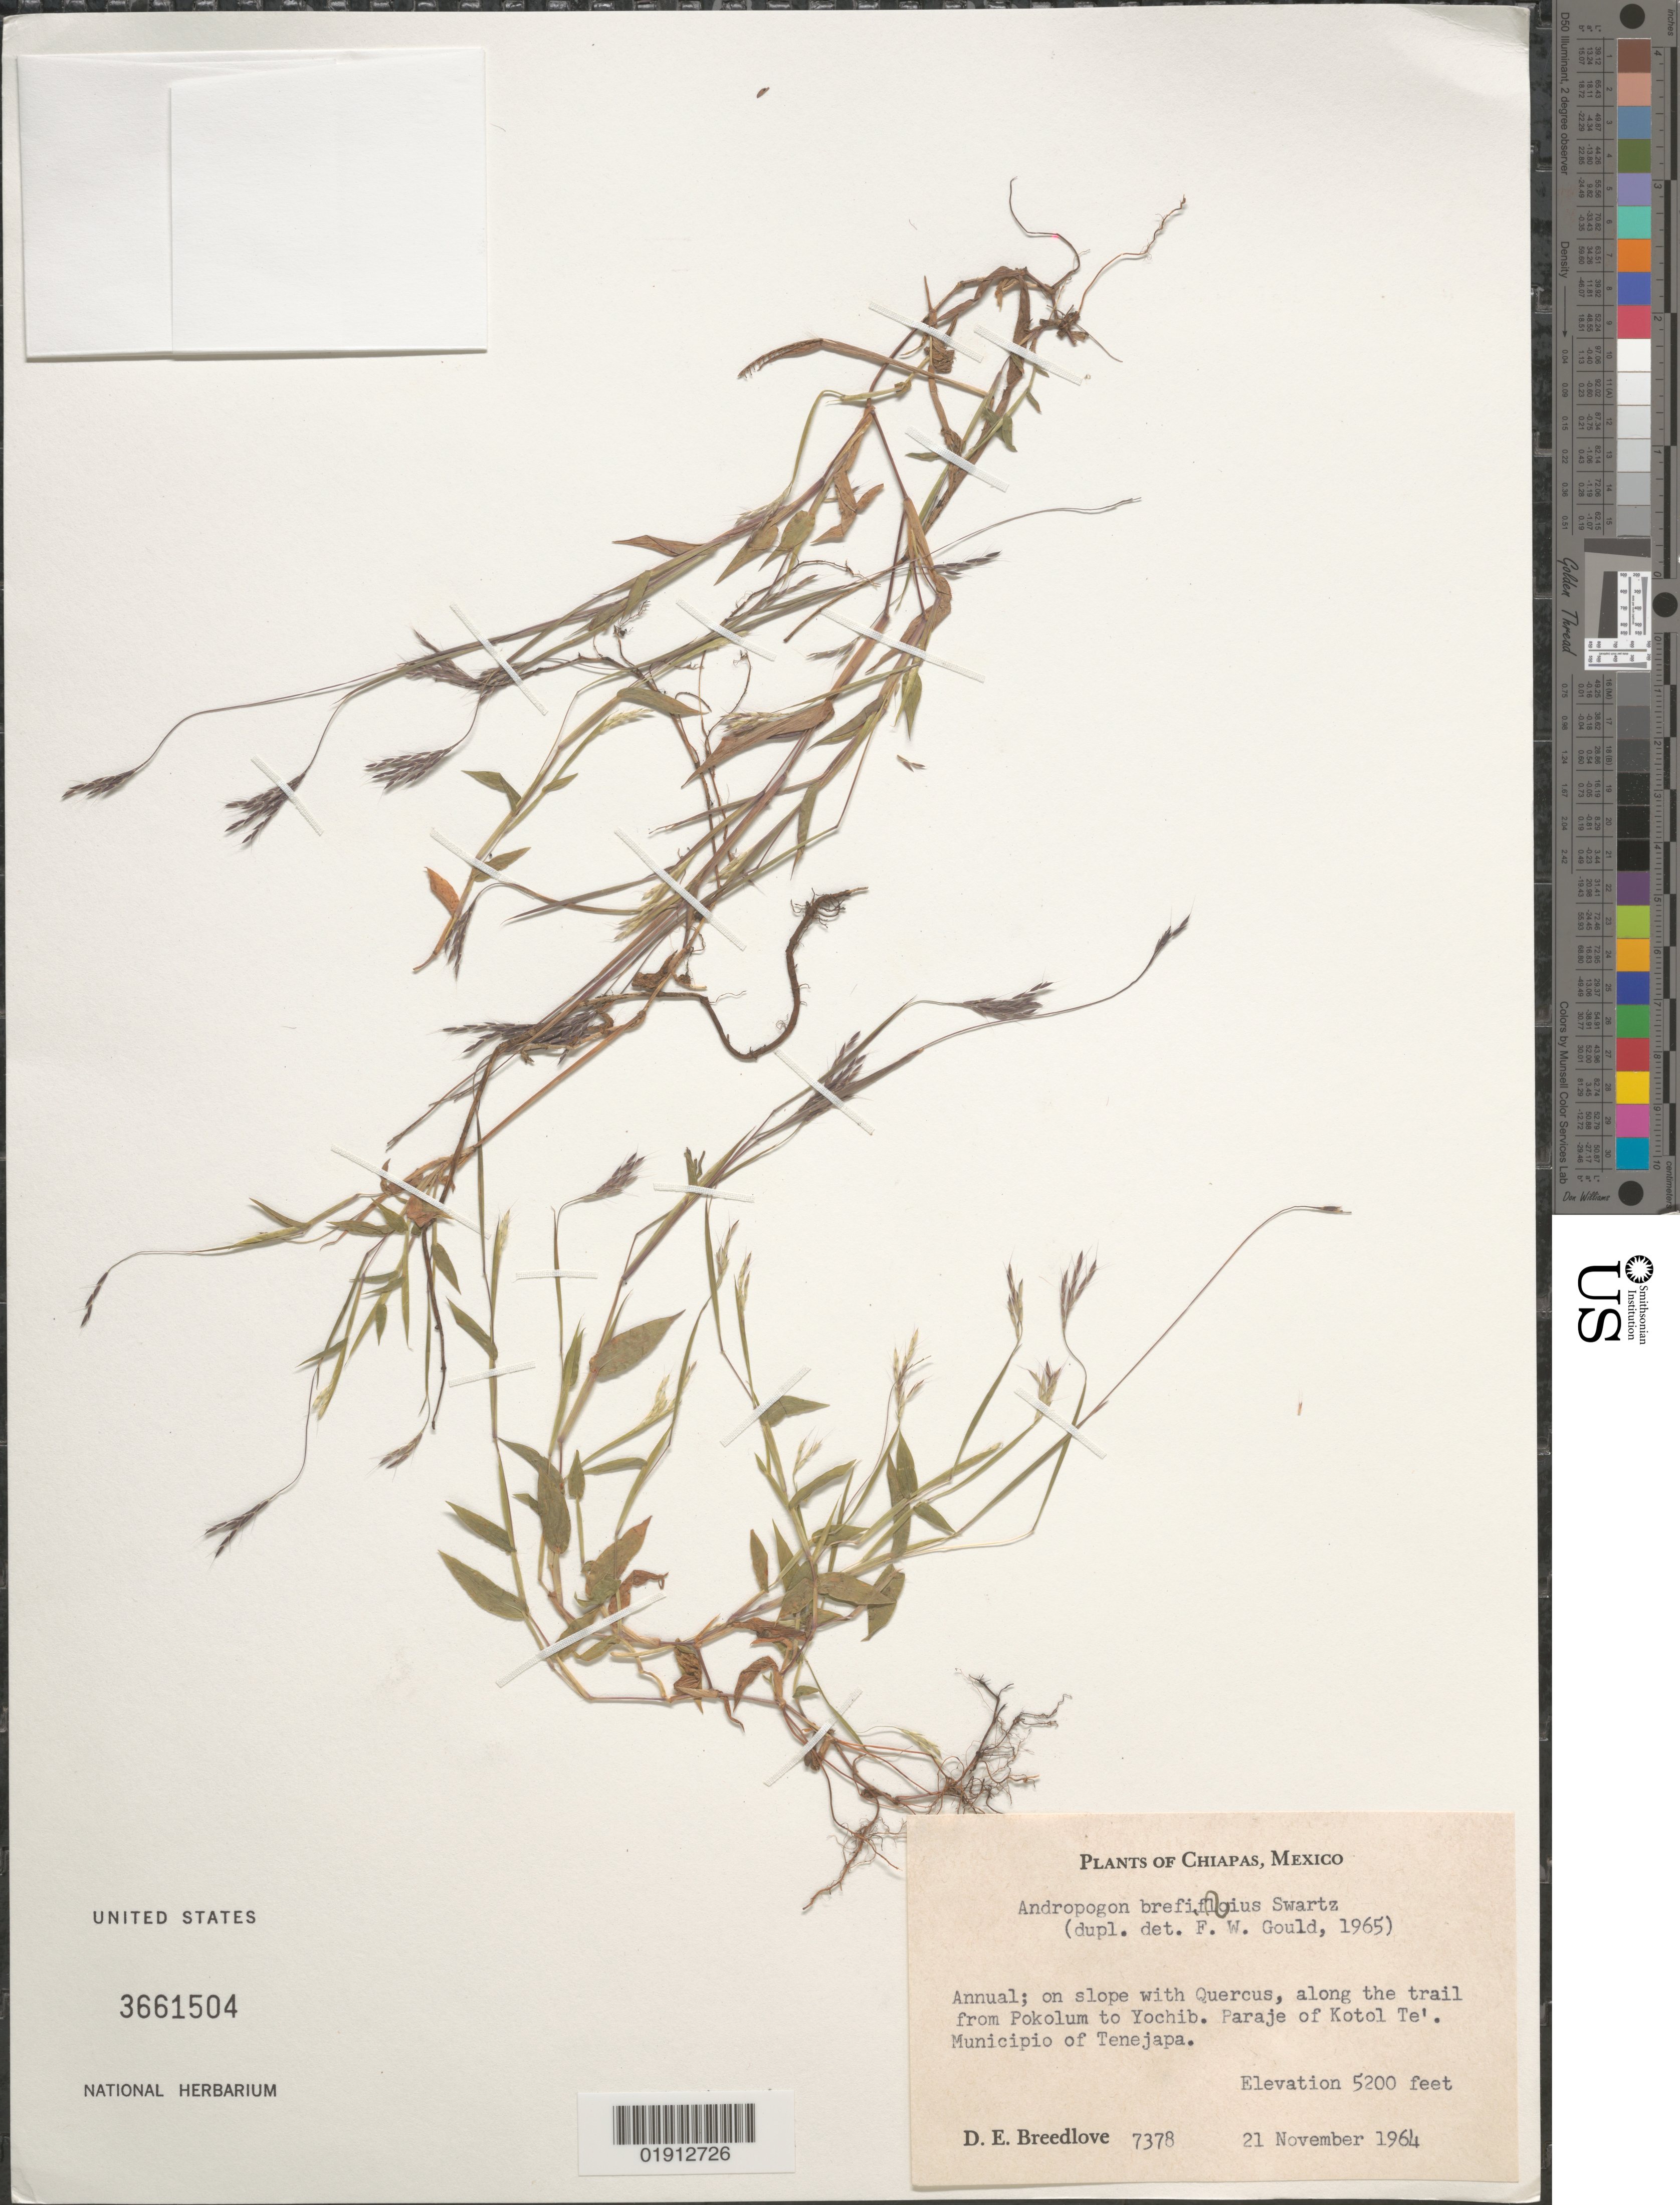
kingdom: Plantae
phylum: Tracheophyta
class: Liliopsida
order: Poales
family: Poaceae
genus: Andropogon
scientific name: Andropogon brevifolius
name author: Sw.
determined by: Gould, F. W.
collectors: D. E. Breedlove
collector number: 7378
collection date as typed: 21 Nov 1964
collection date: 1964-11-21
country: México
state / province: Chiapas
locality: Along the trail from Pokolum to Yochib. Paraje of Kotol Te'. Mun of Tenejapa.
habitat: On slope with Quercus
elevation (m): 1585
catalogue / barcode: US 3661504